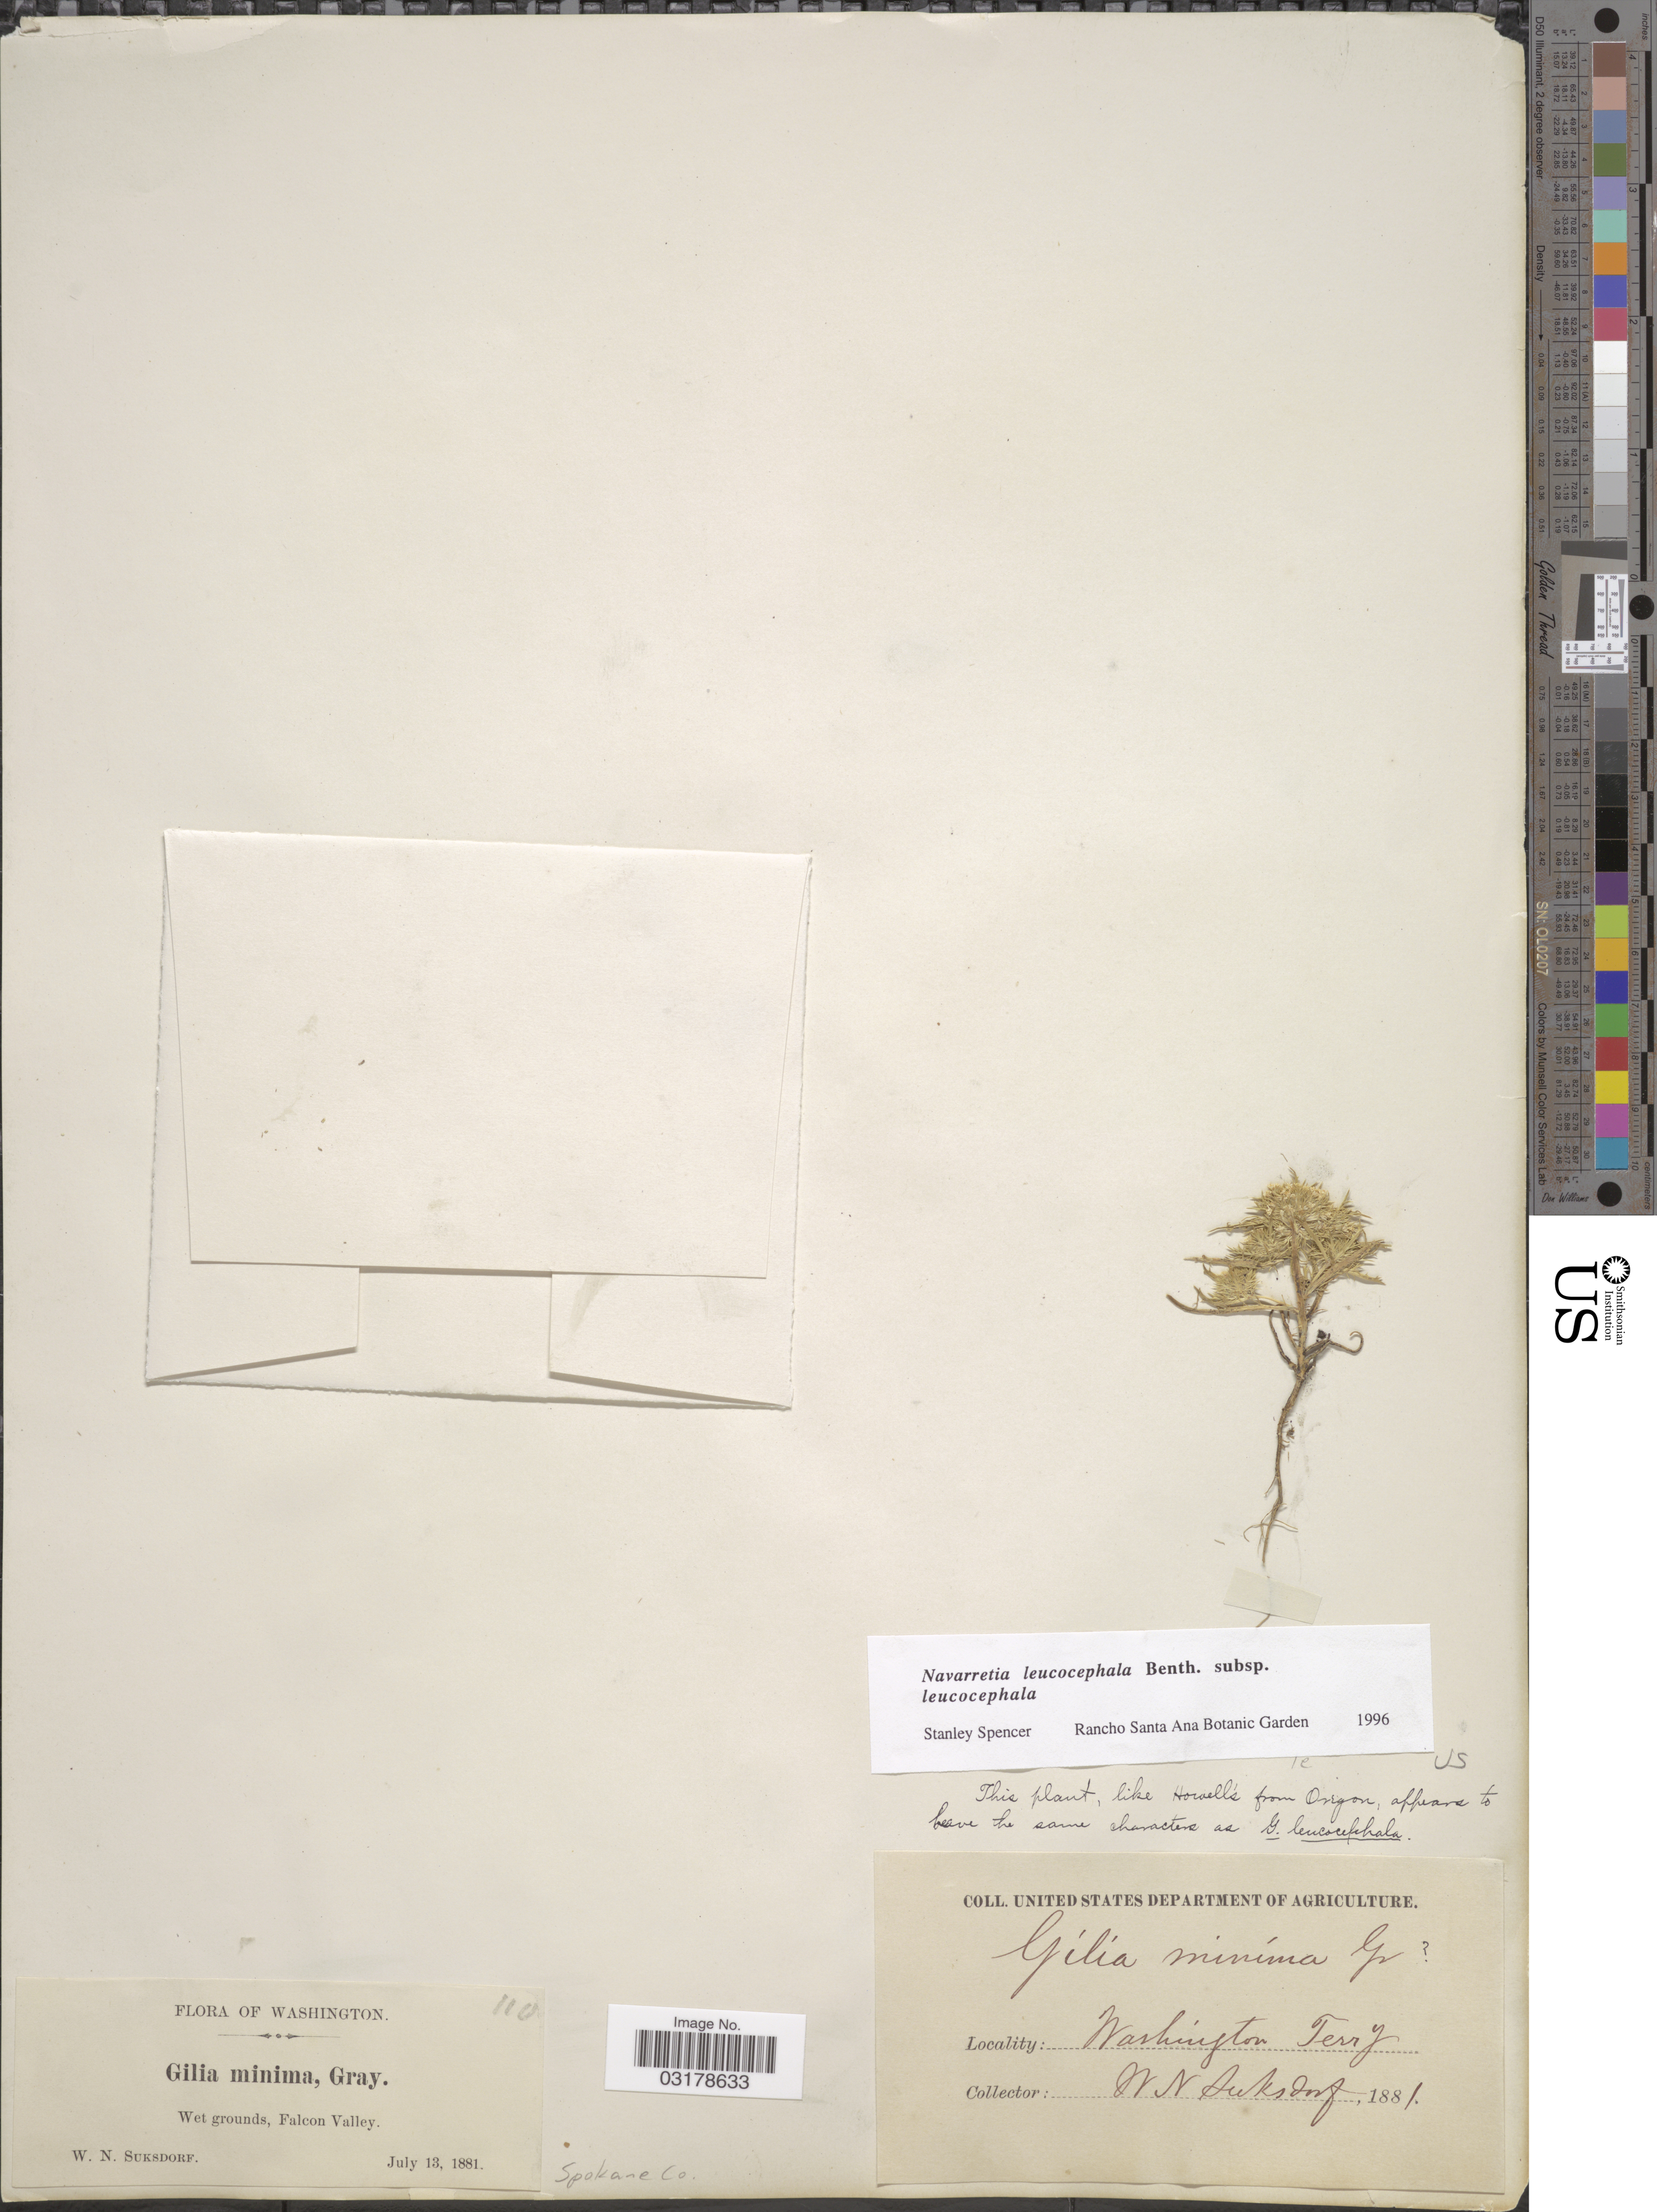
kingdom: Plantae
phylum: Tracheophyta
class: Magnoliopsida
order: Ericales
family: Polemoniaceae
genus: Navarretia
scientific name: Navarretia leucocephala subsp. leucocephala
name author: Benth.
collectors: W. N. Suksdorf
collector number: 110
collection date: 1881-07-13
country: United States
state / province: Washington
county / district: Spokane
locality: Falcon Valley. Spokane Co.